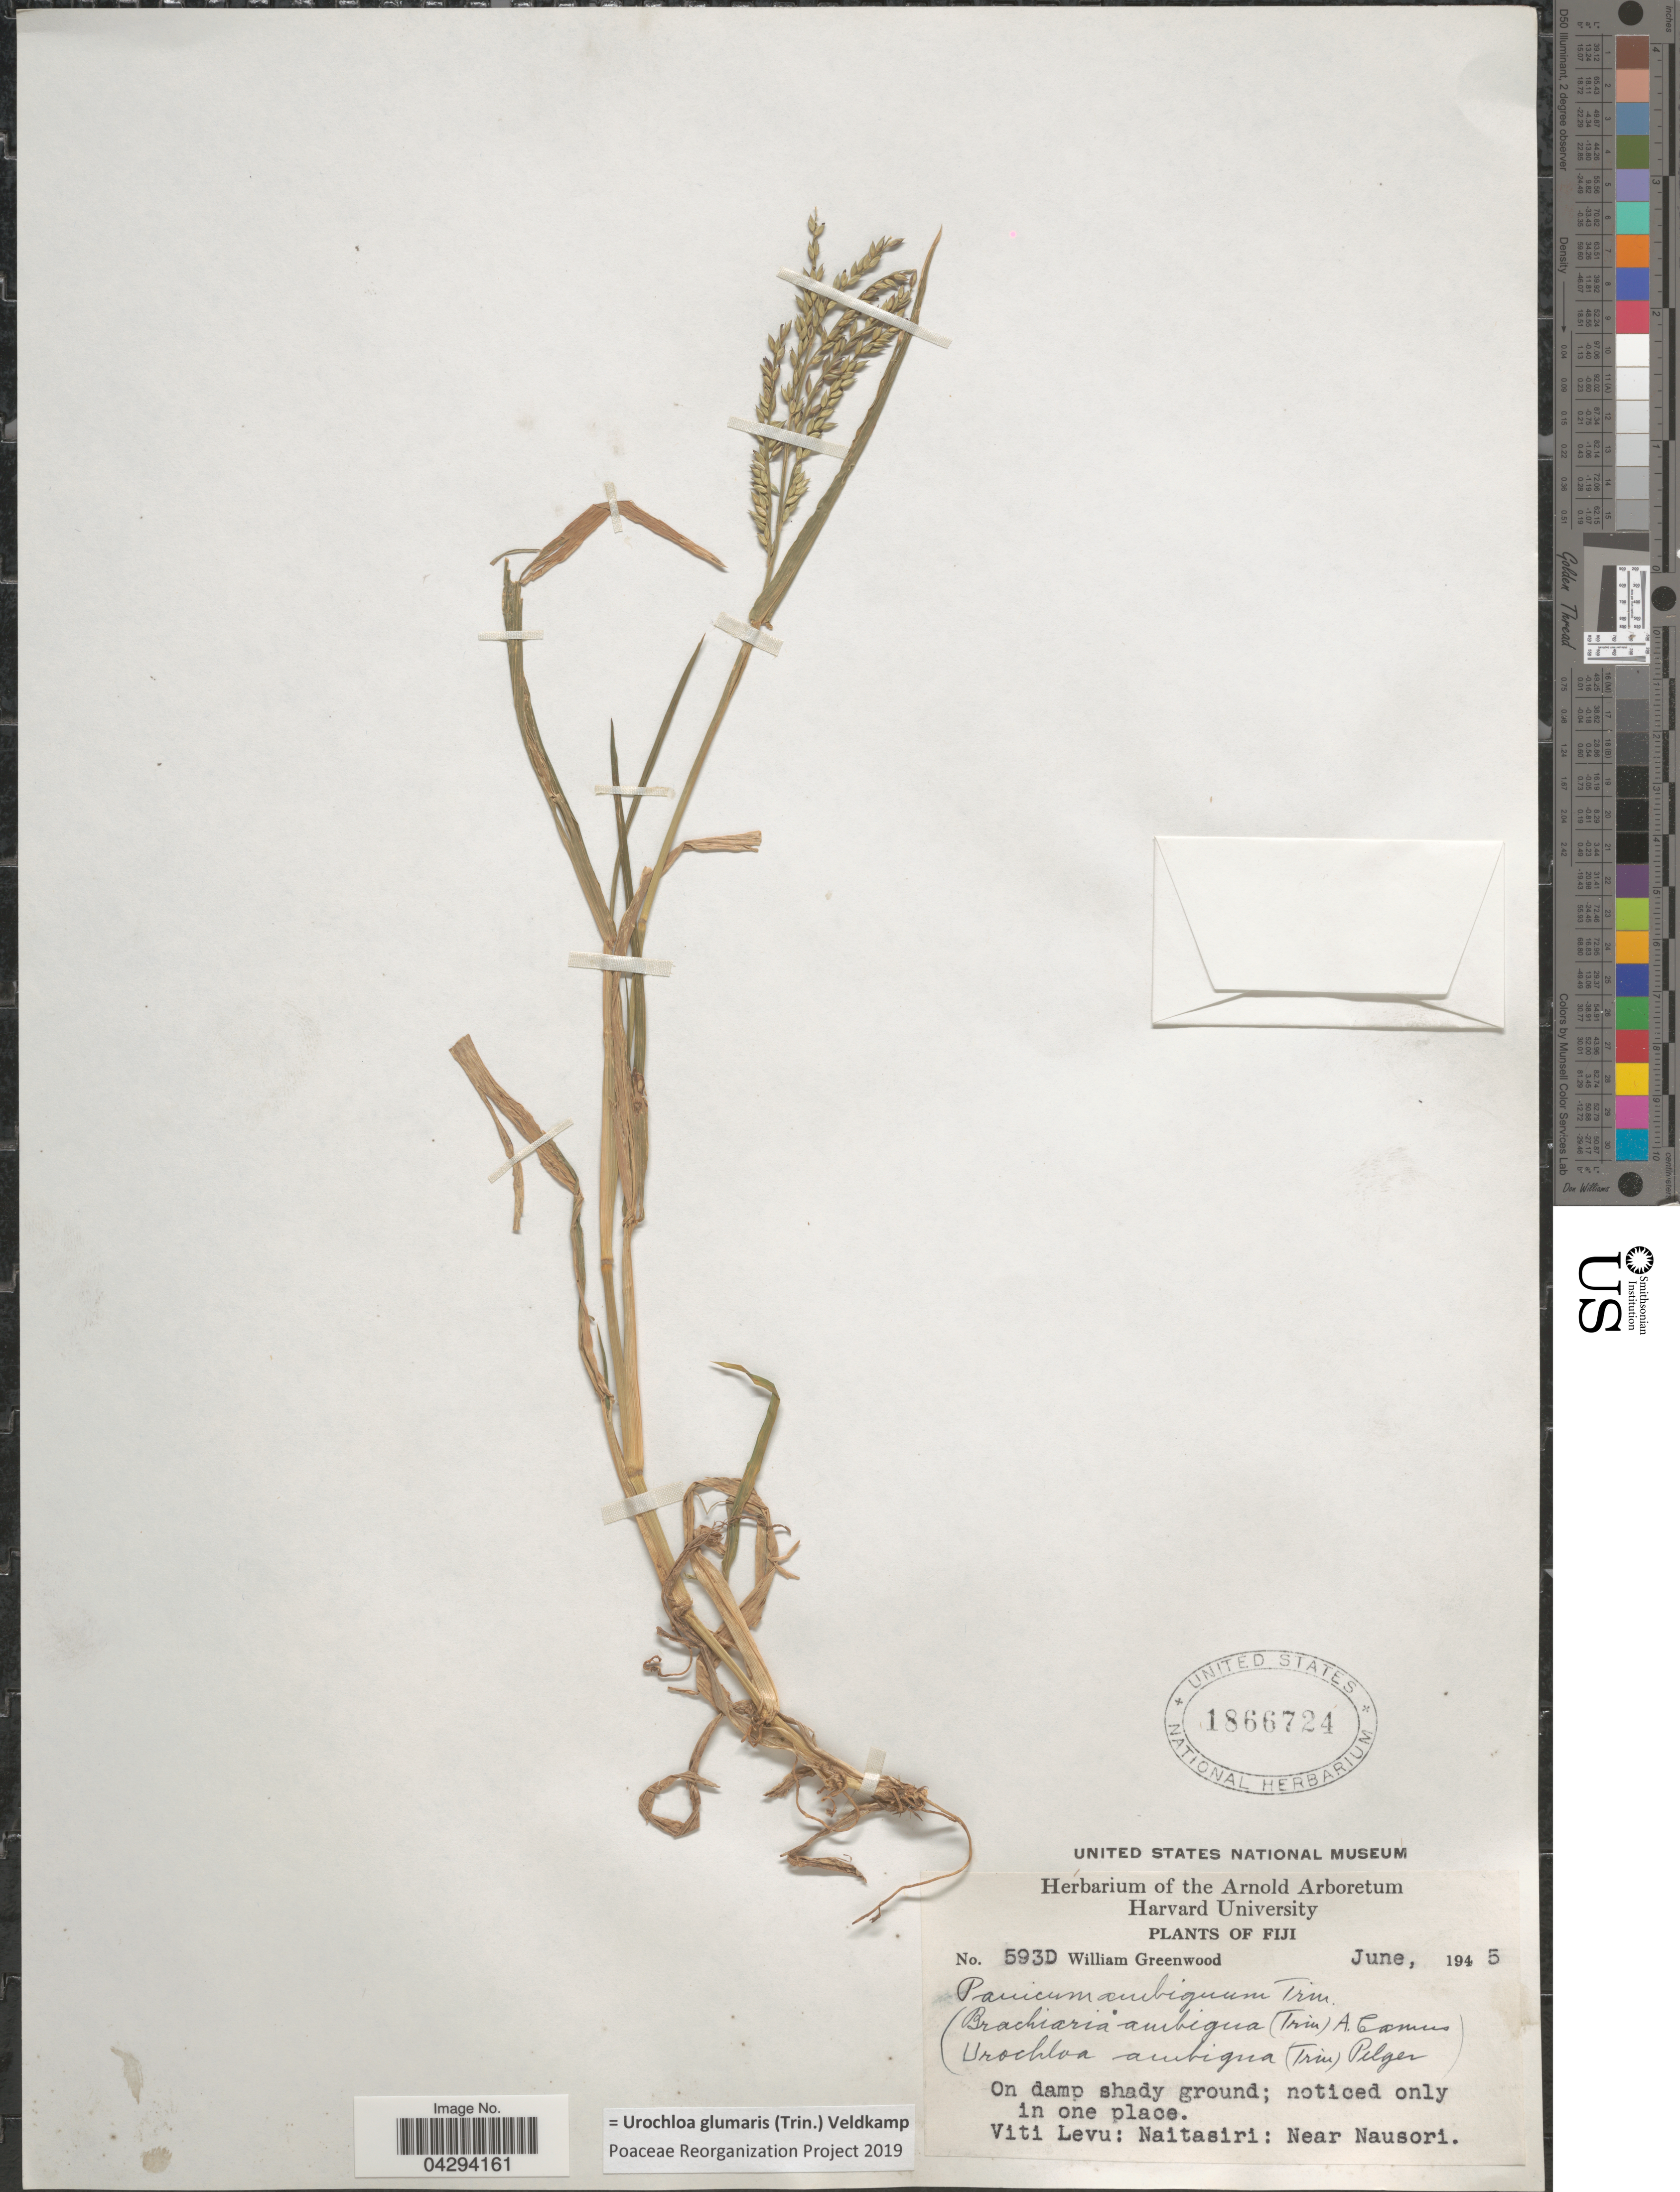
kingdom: Plantae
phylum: Tracheophyta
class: Liliopsida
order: Poales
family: Poaceae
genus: Urochloa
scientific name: Urochloa glumaris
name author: (Trin.) Veldkamp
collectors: W. Greenwood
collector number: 593D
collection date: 1945-06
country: Fiji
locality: Viti Levu: Naitasiri: Near Nausori.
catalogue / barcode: US 1866724